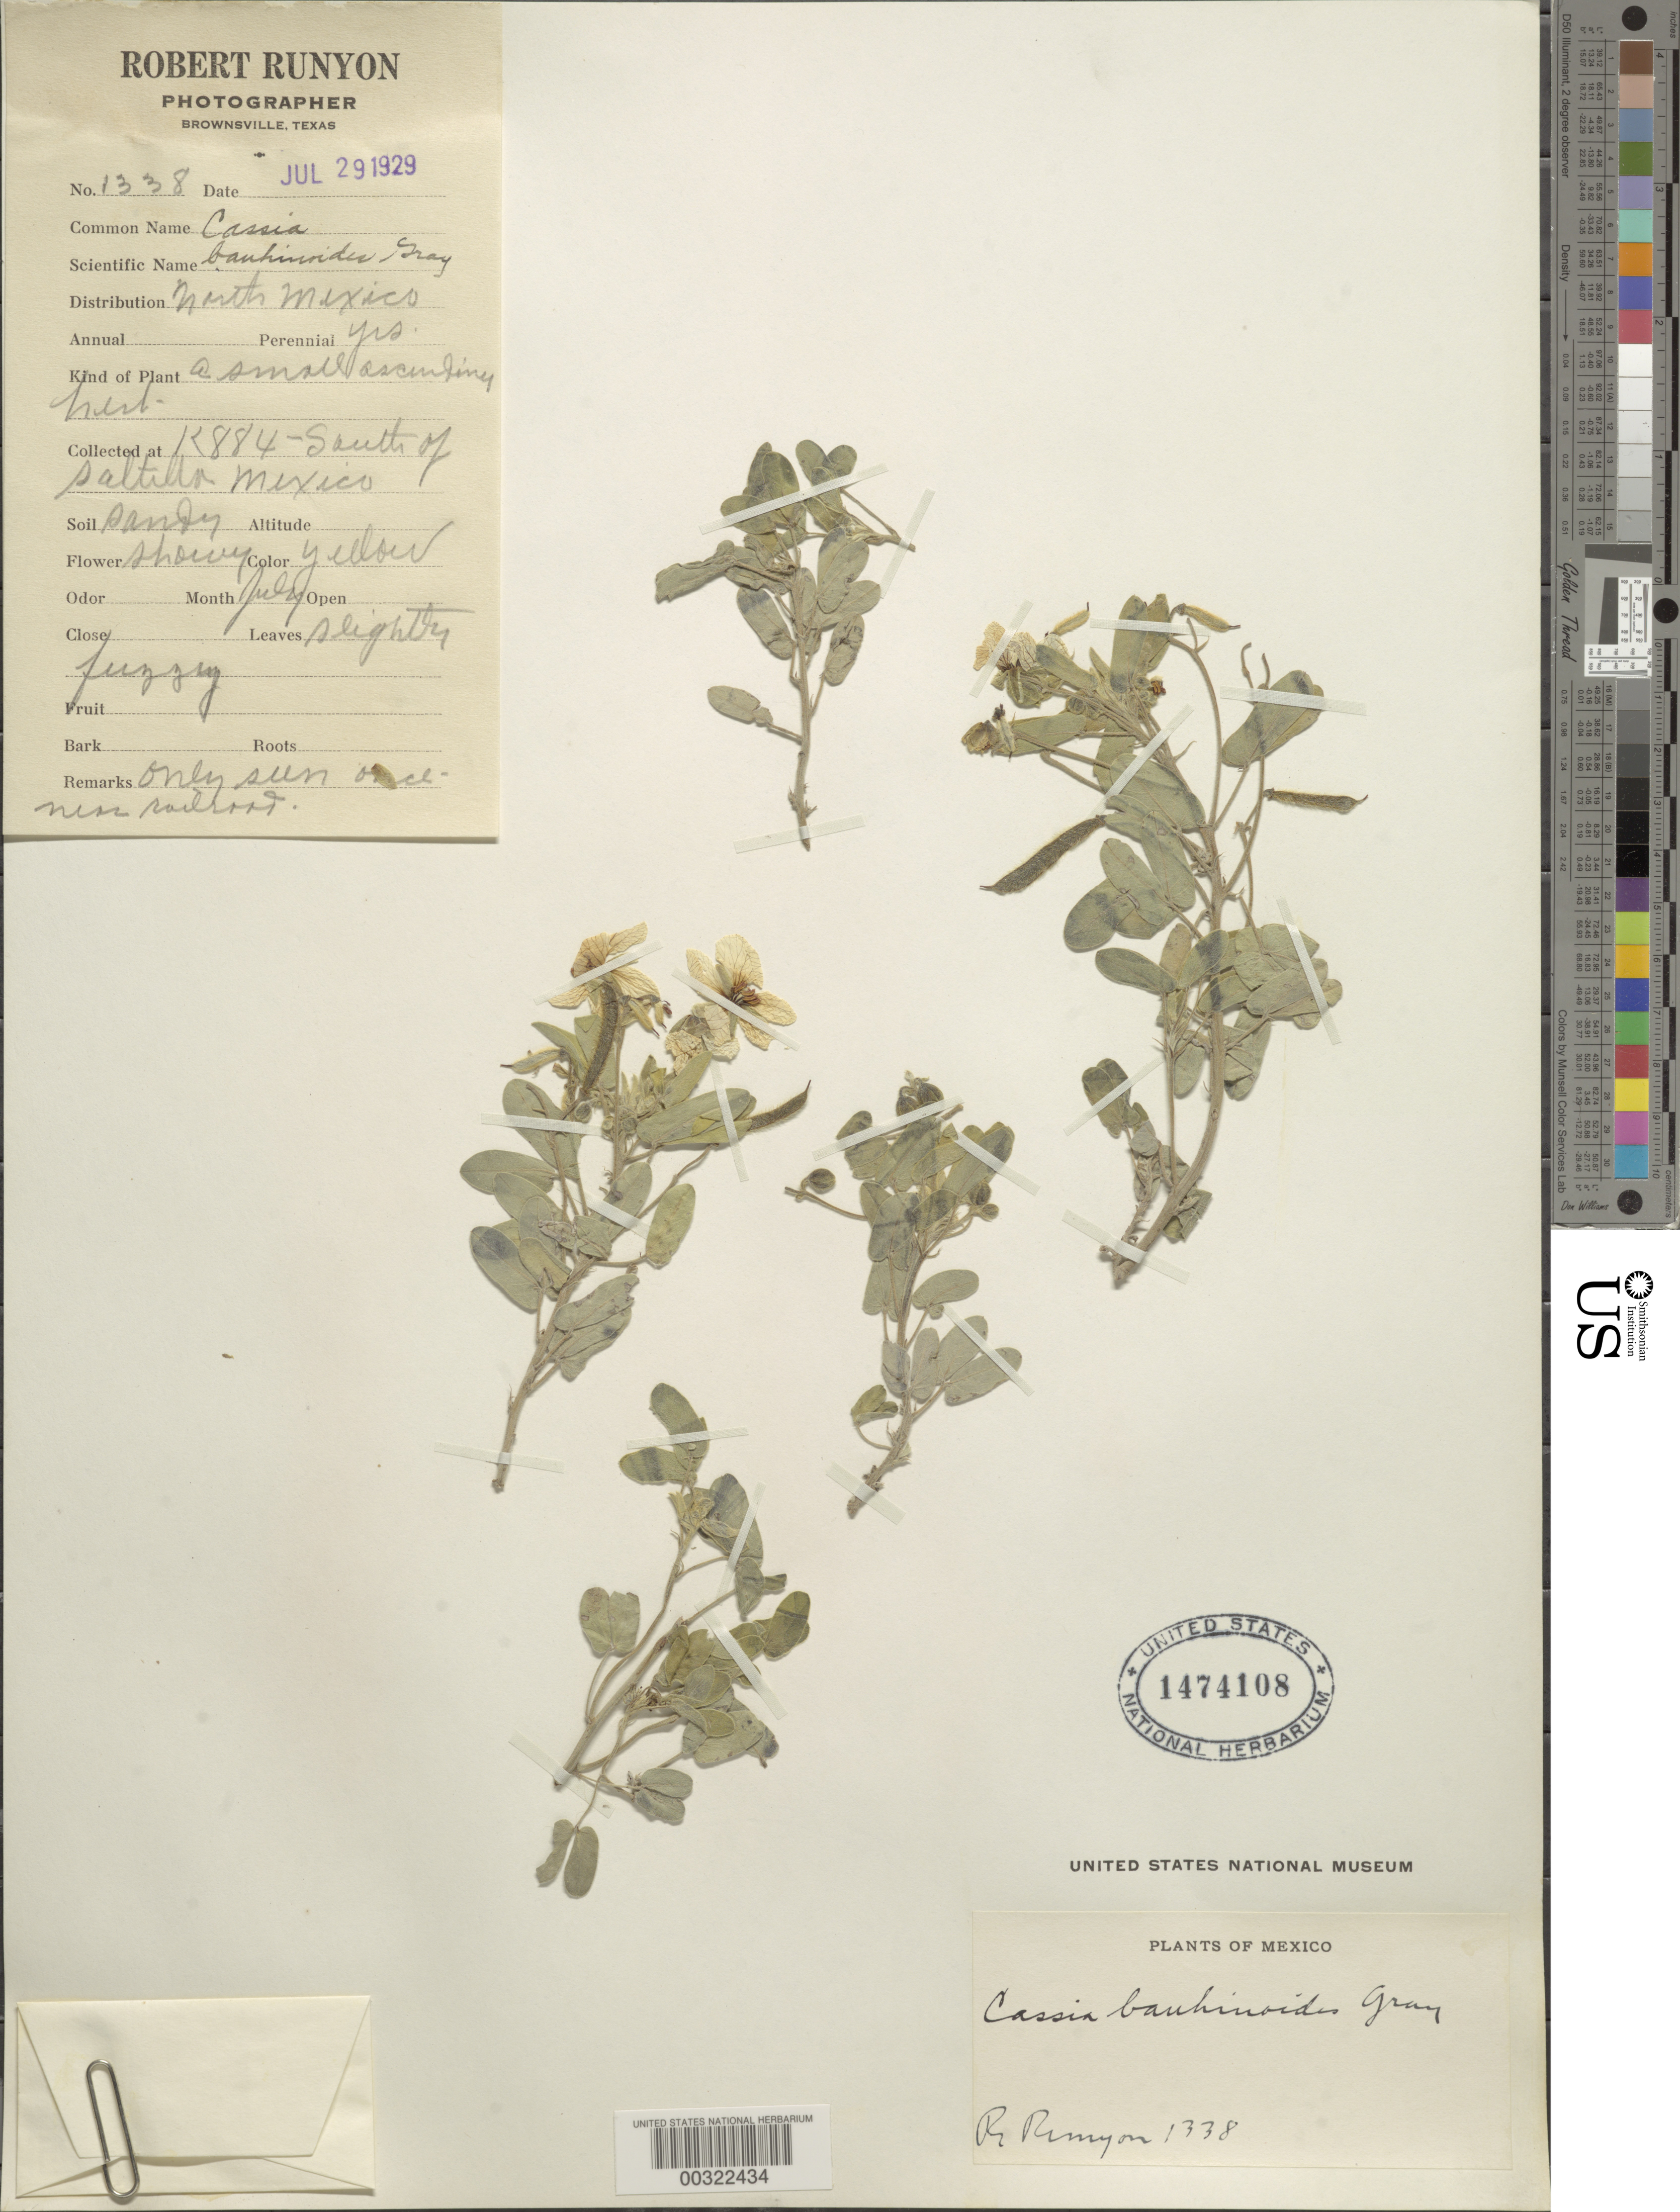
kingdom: Plantae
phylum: Tracheophyta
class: Magnoliopsida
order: Fabales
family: Fabaceae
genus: Senna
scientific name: Senna bauhinioides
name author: (A. Gray) H.S. Irwin & Barneby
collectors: R. Runyon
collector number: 1338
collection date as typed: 29 Jul 1929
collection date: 1929-07-29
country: Mexico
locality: S of saltilla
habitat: Sandy soil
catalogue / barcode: US 1474108